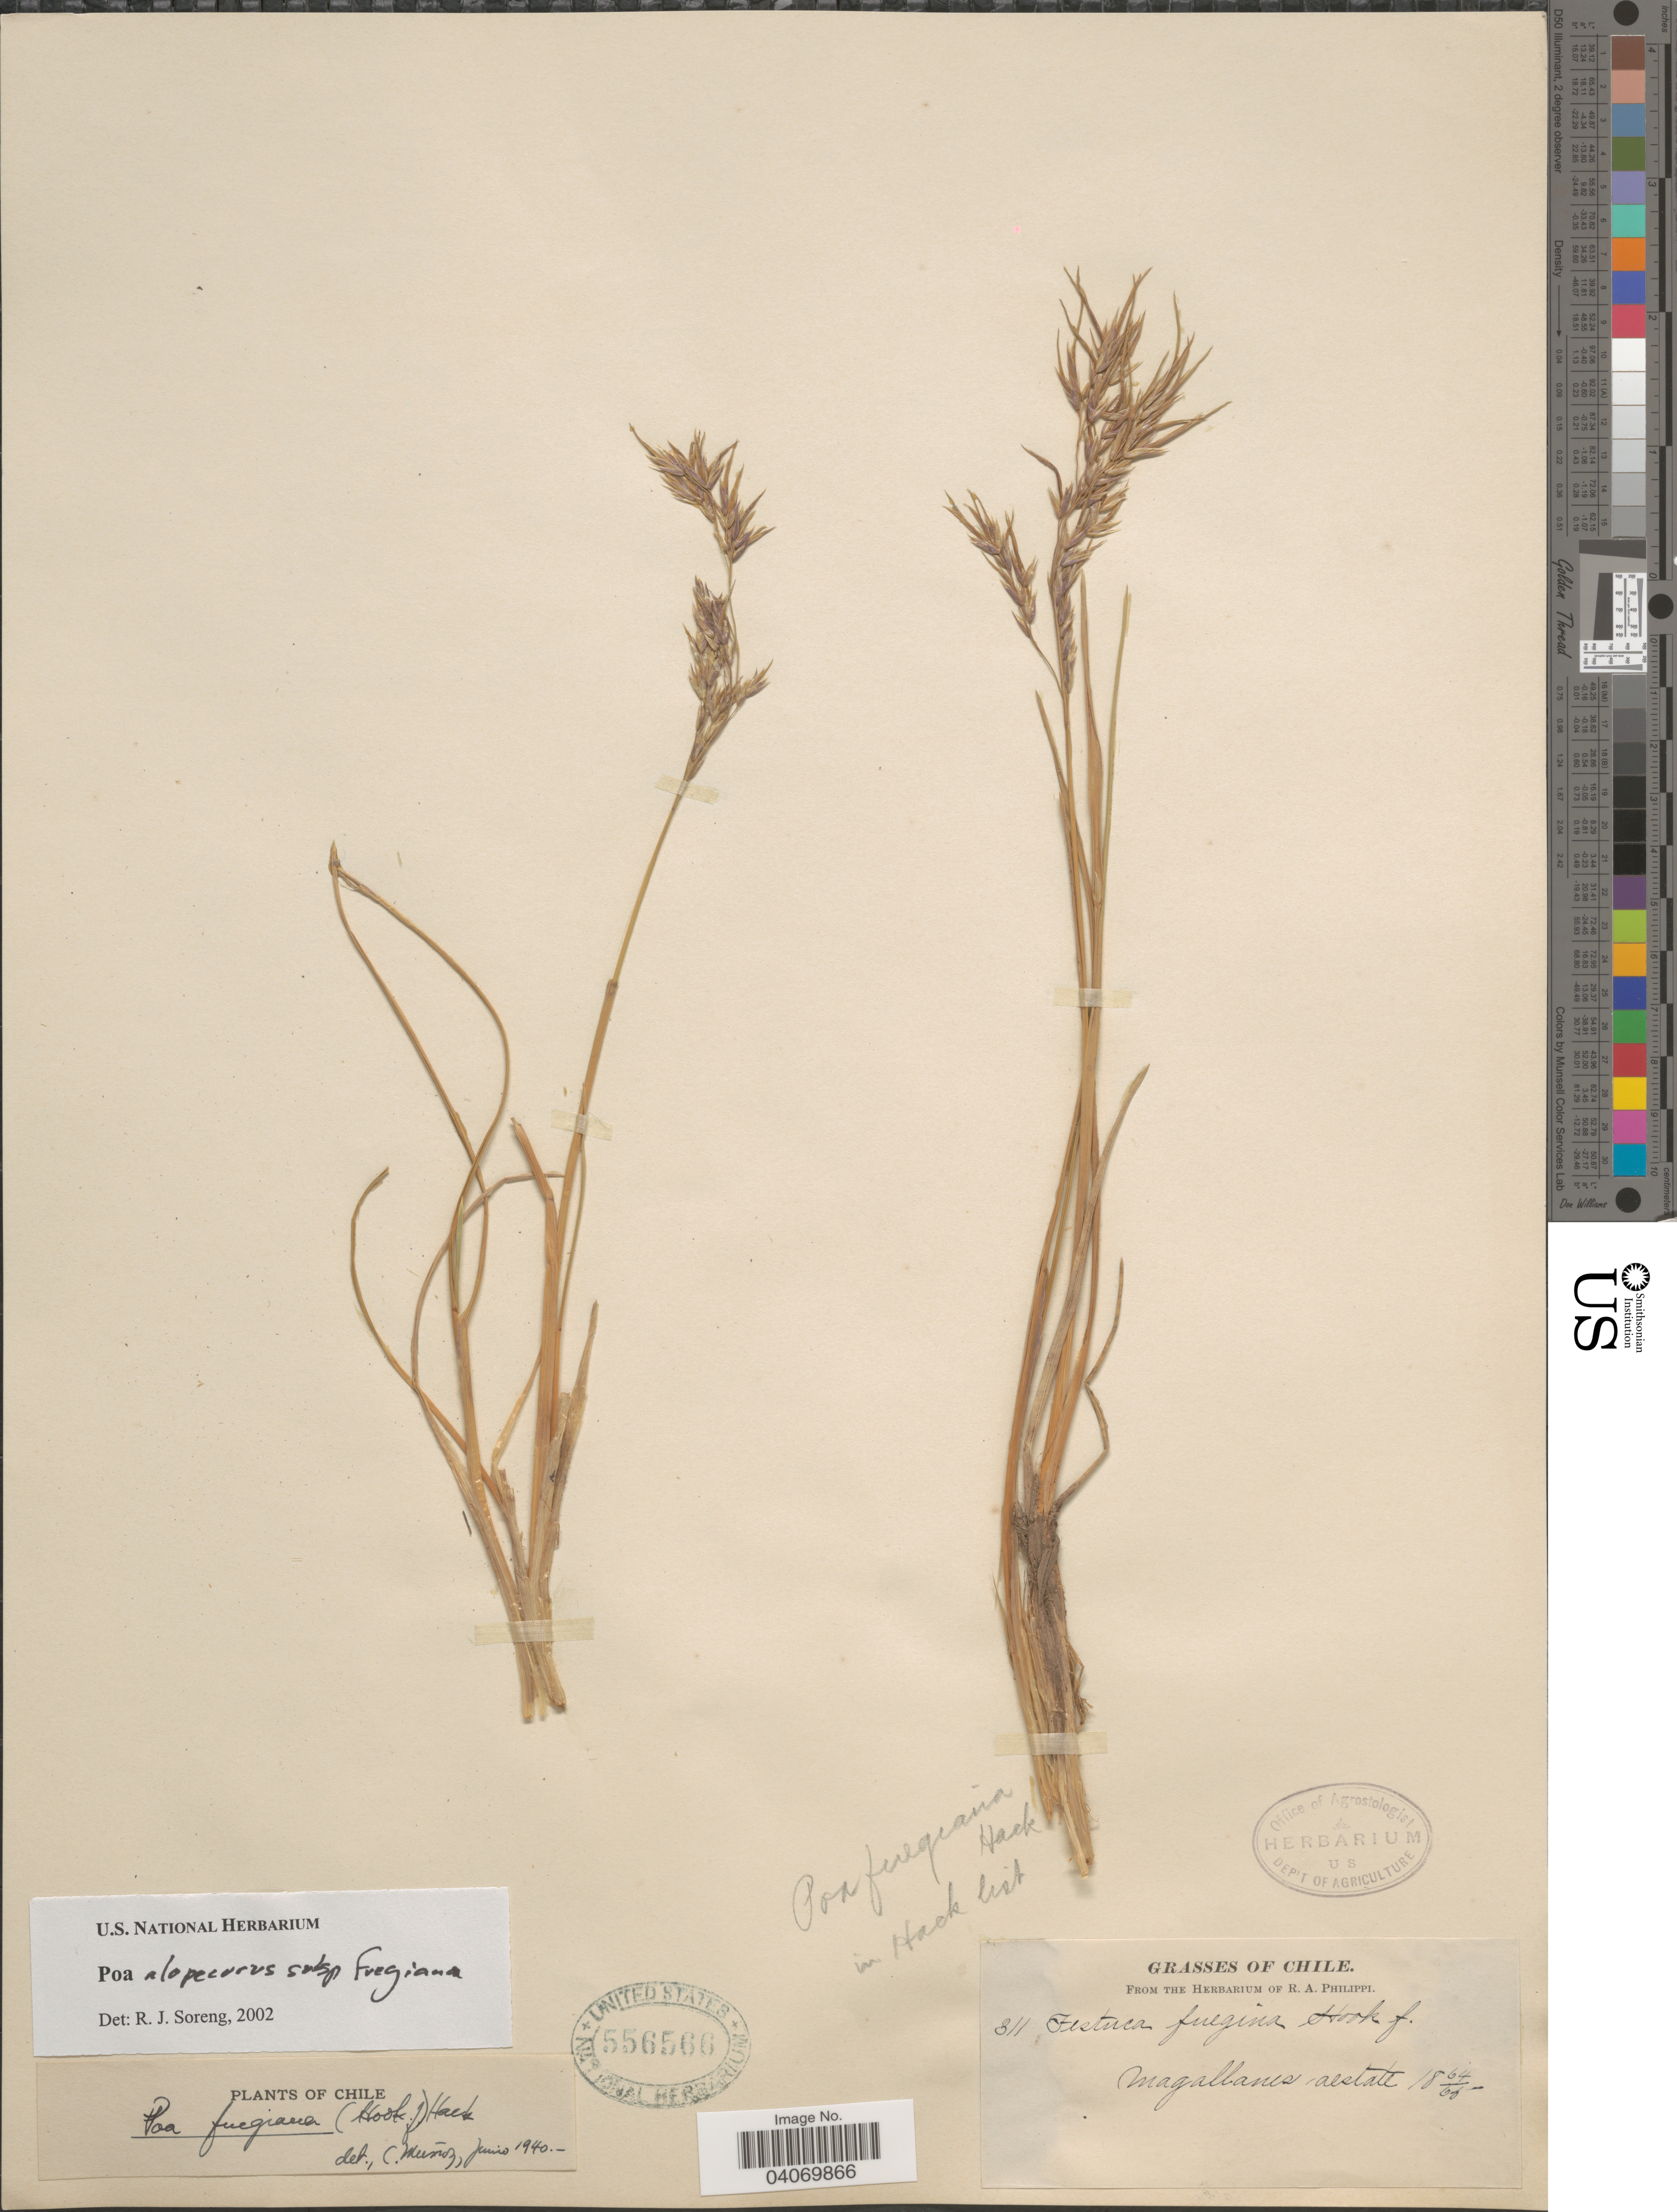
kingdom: Plantae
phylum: Tracheophyta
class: Liliopsida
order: Poales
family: Poaceae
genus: Poa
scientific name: Poa alopecurus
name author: (Gaudich. ex Mirb.) Kunth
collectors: ex. herb. R.A. Philippi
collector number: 311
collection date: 1864/1865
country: Chile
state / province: Magallanes y de la Antártica Chilena (XII)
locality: Magallanes aestate.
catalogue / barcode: US 556566